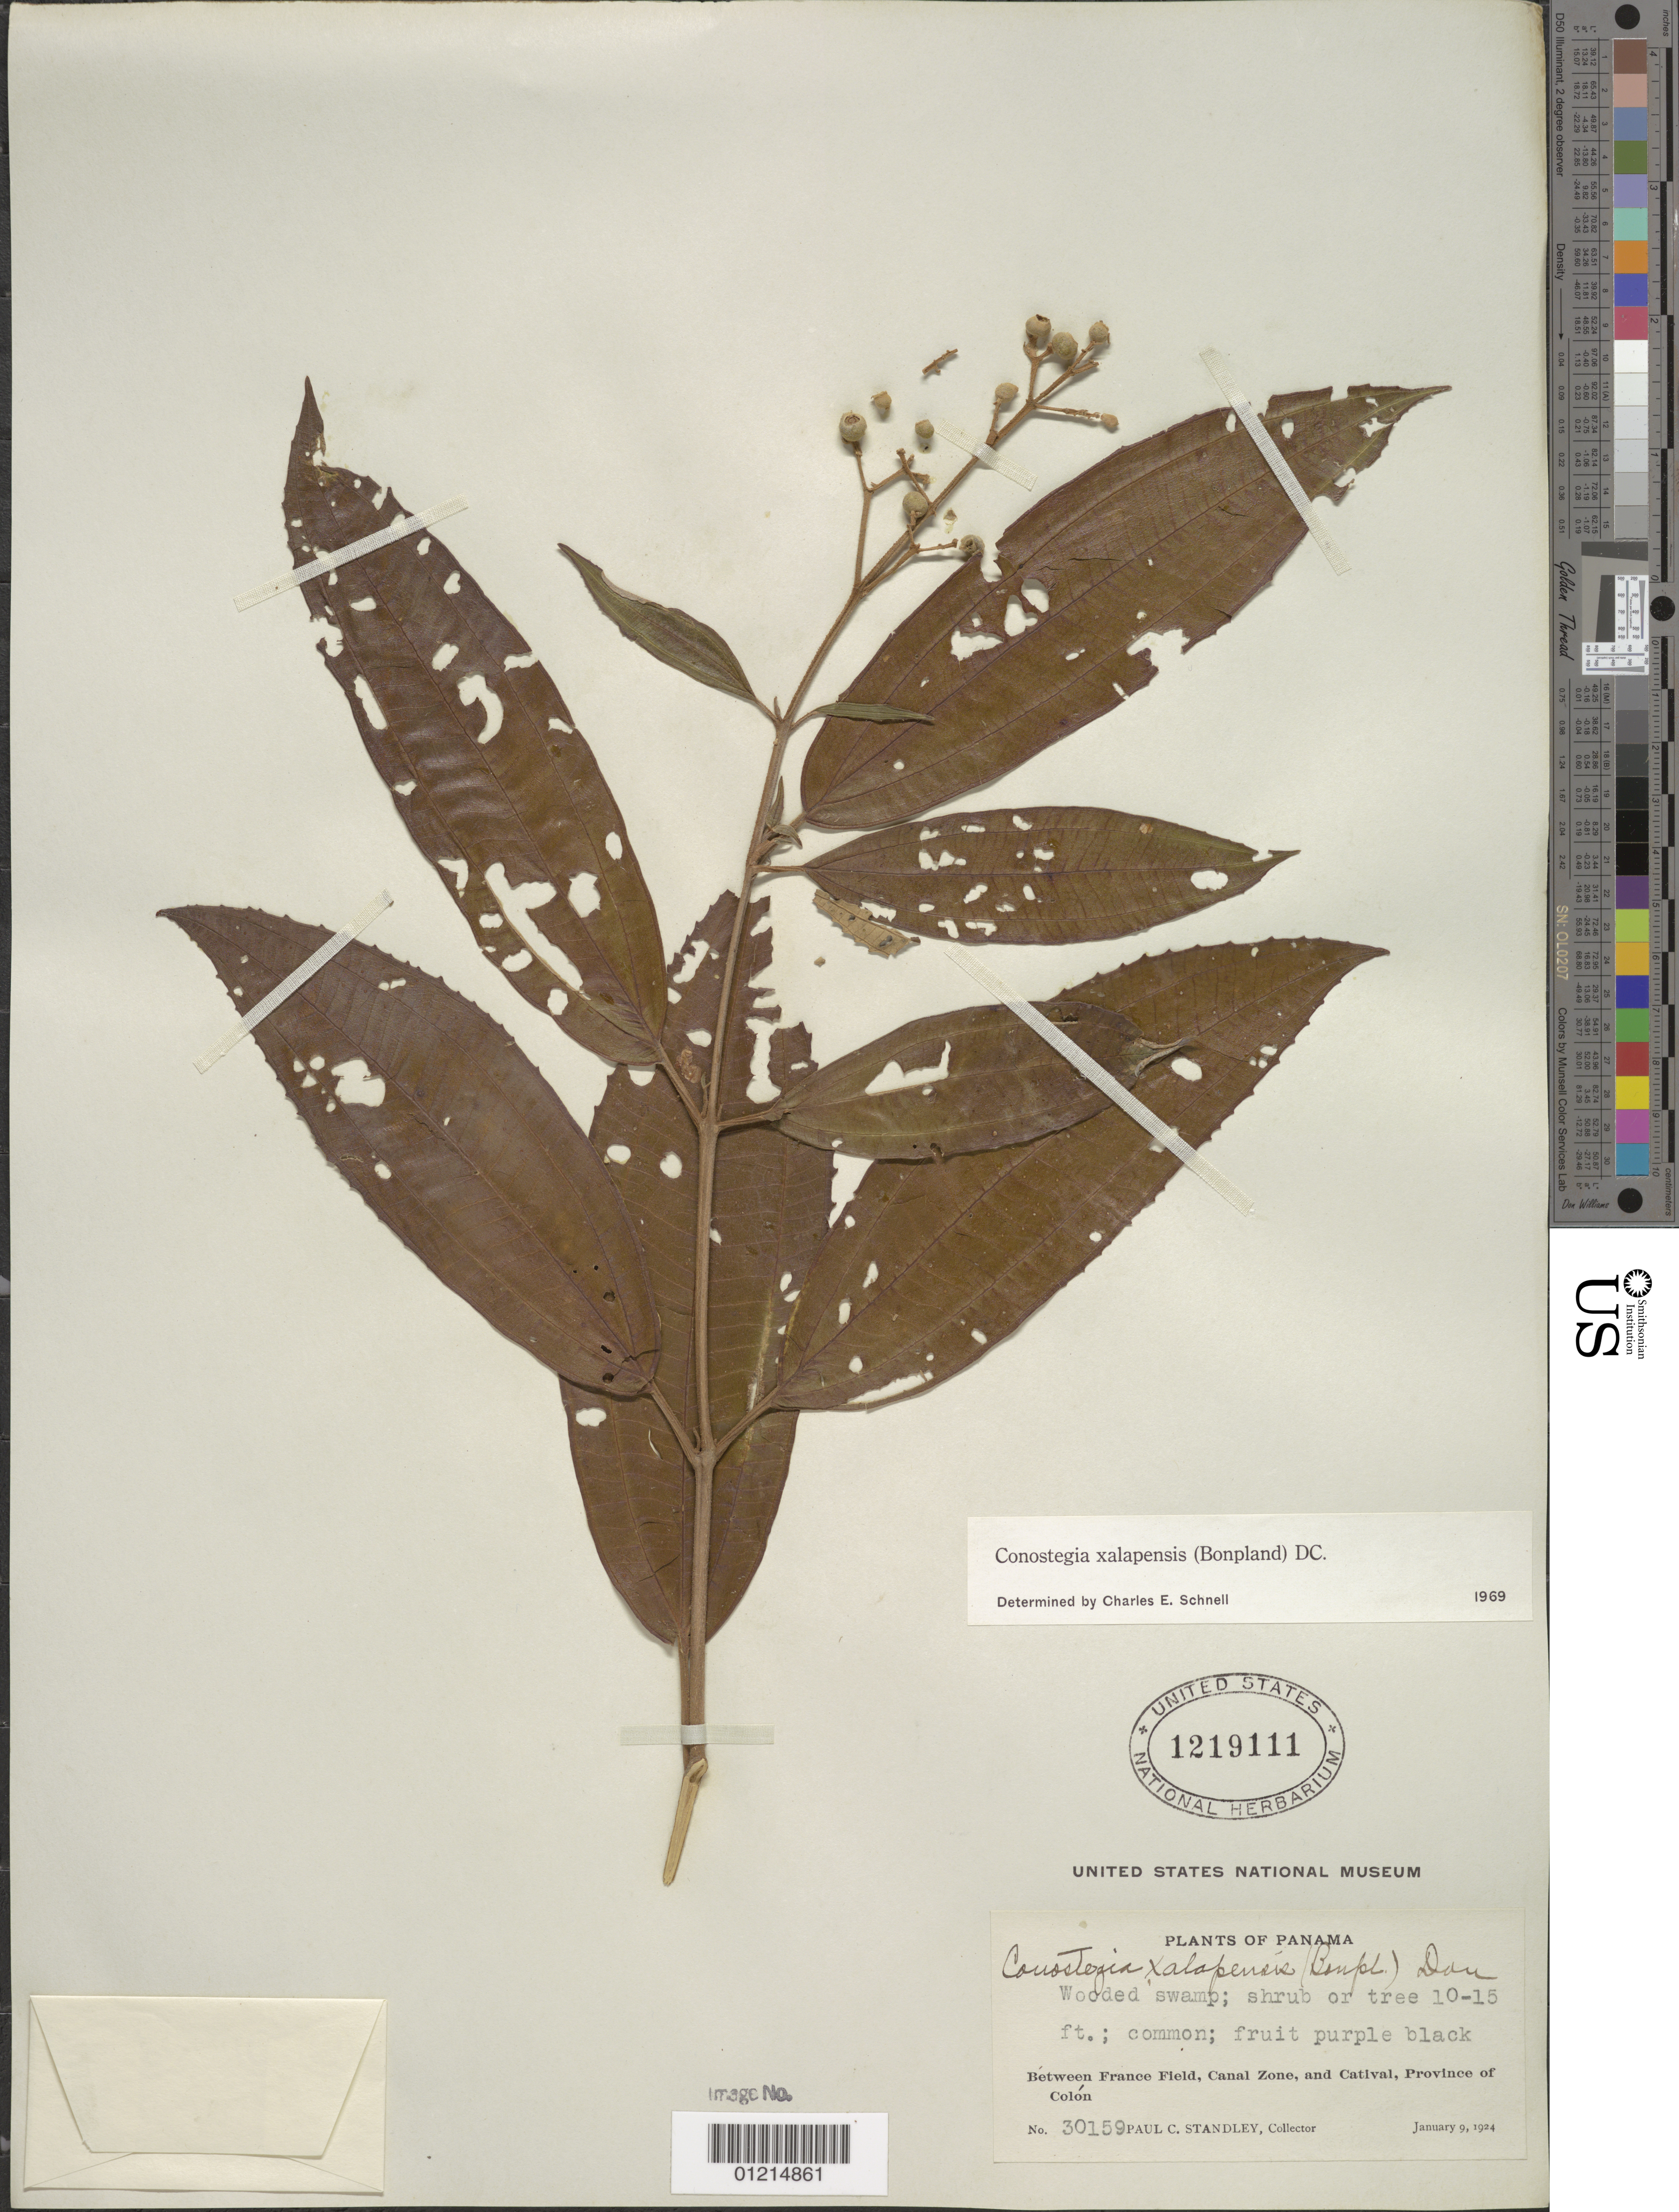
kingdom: Plantae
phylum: Tracheophyta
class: Magnoliopsida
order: Myrtales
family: Melastomataceae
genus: Conostegia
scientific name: Conostegia quadrangularis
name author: Schltdl. ex Steud.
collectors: P. C. Standley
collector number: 30159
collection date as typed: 09 Jan 1924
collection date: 1924-01-09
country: Panama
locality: Between France Field, Canal Zone, and Catival, Province of Colón.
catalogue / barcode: US 1219111